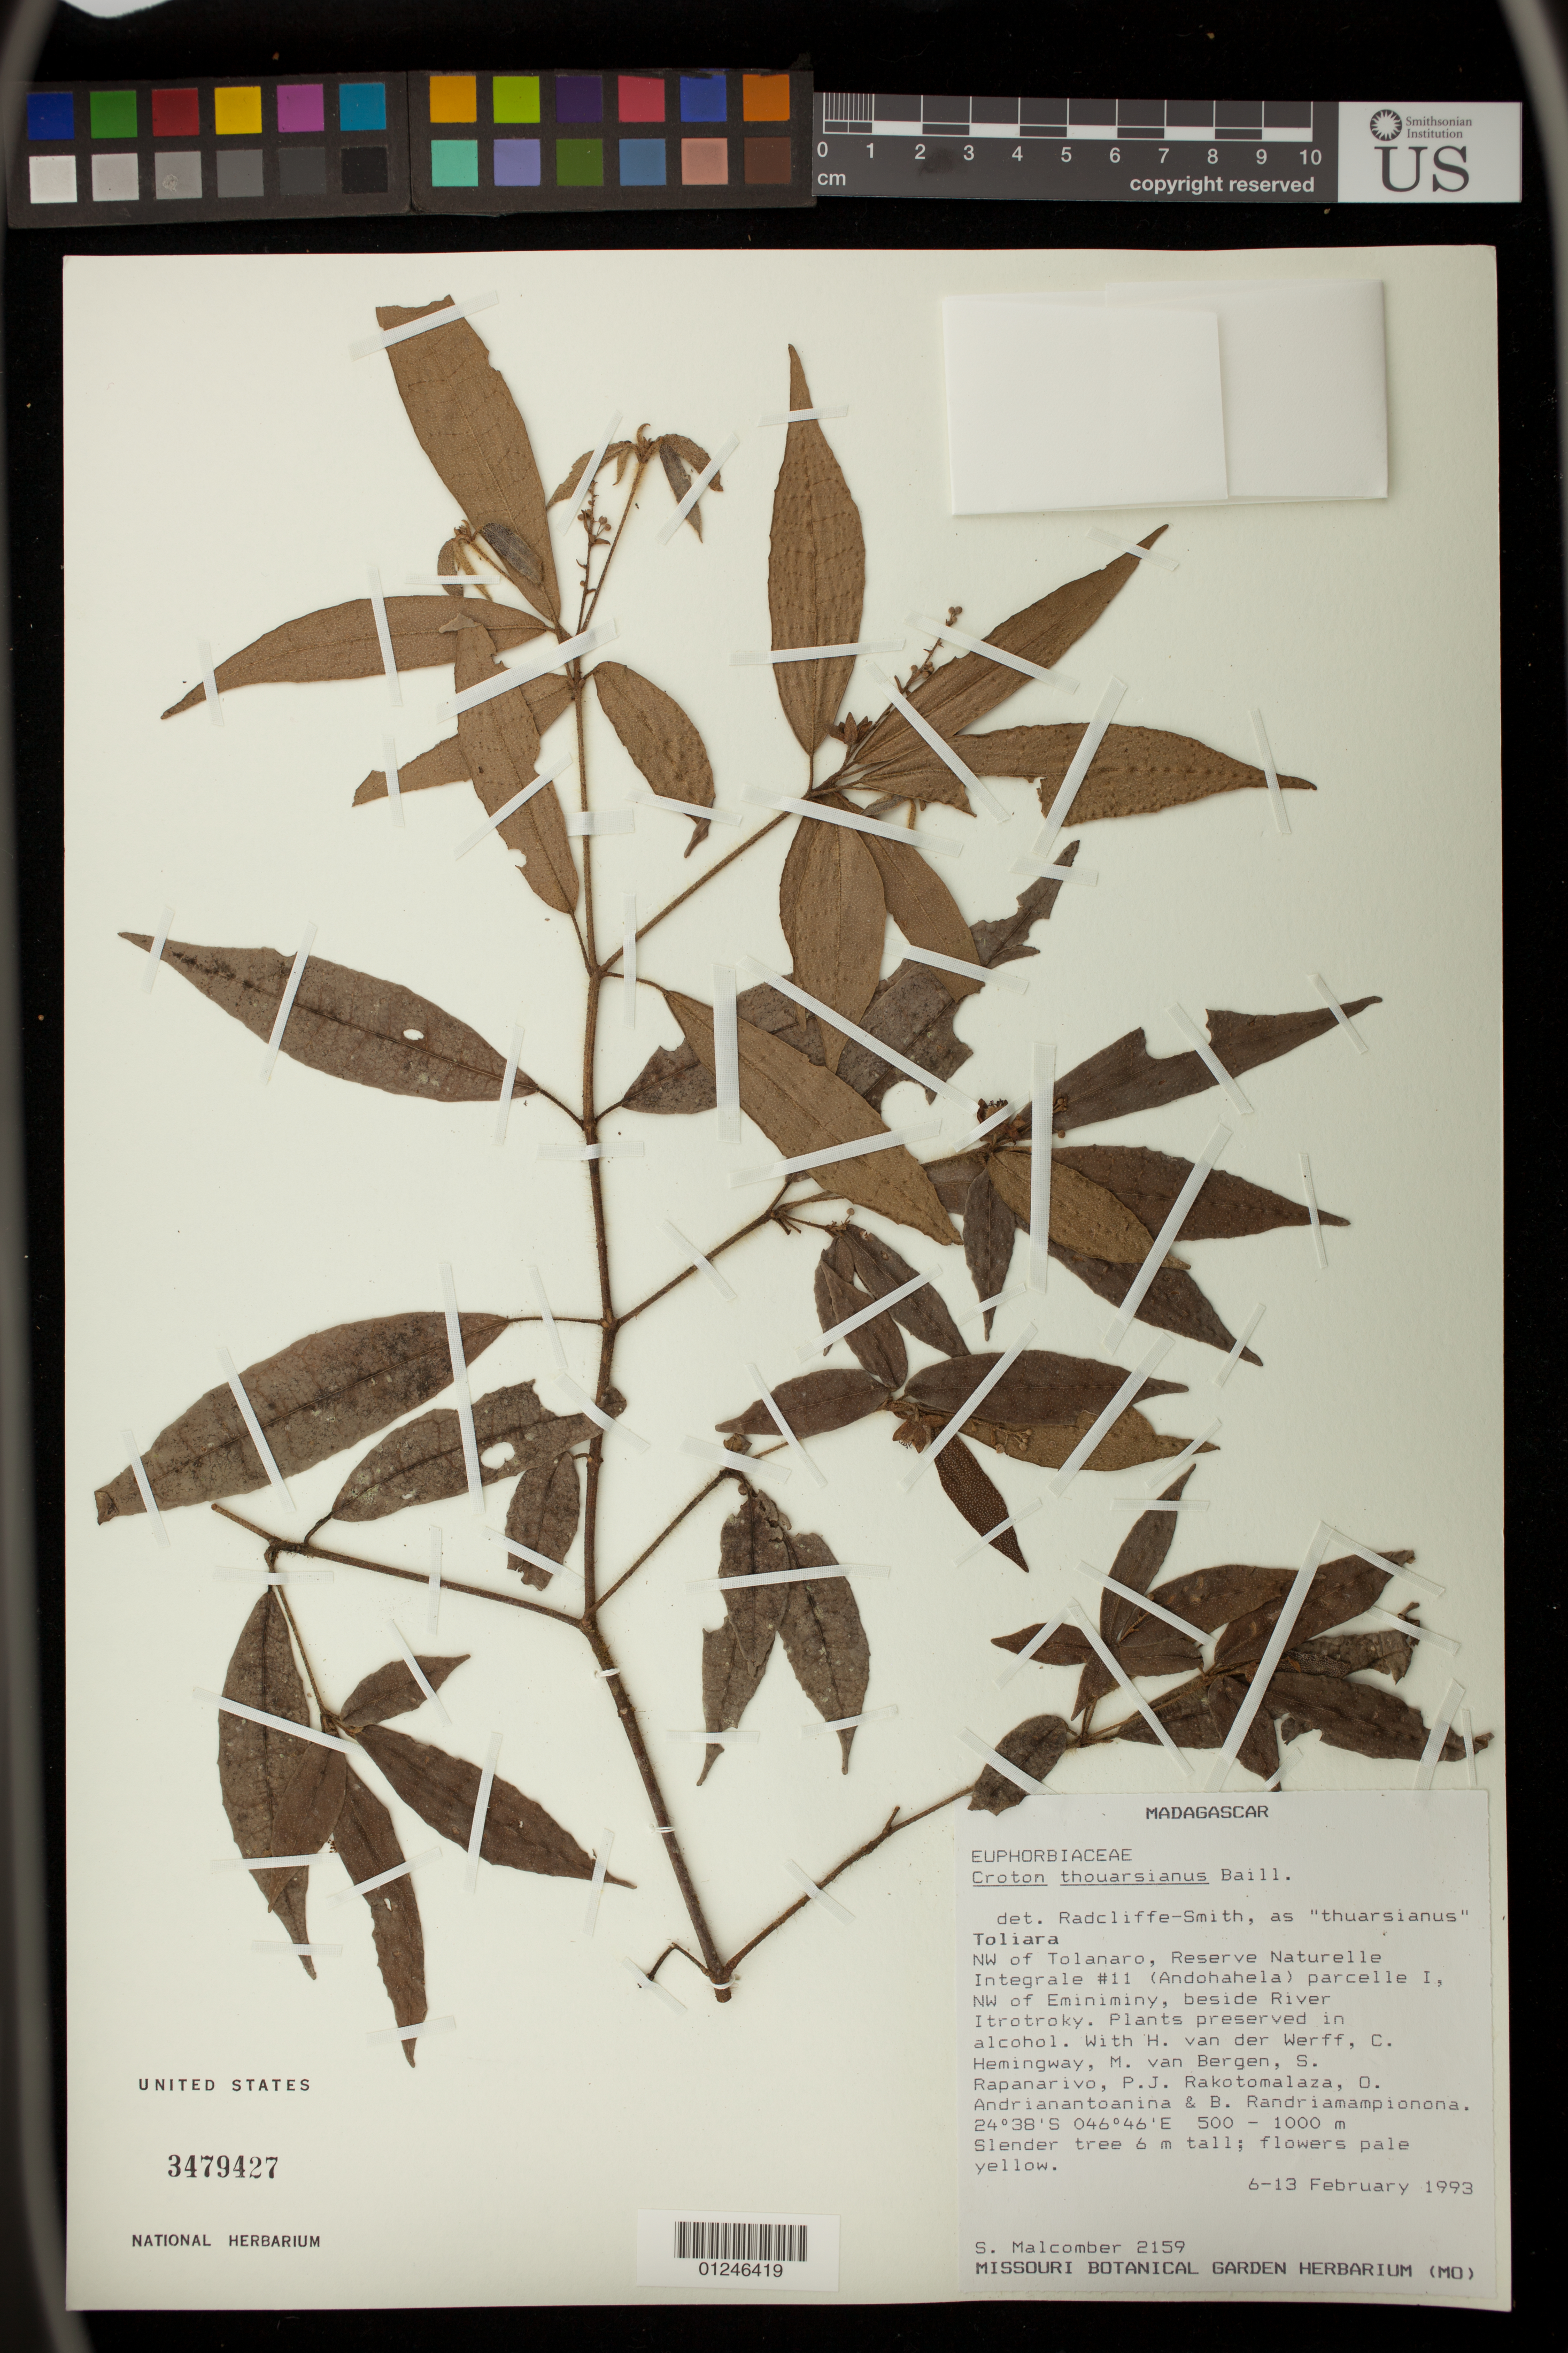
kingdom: Plantae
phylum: Tracheophyta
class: Magnoliopsida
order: Malpighiales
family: Euphorbiaceae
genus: Croton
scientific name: Croton thouarsianus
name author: Baill.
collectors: S. T. Malcomber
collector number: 2159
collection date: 1993-02-06/1993-02-13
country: Madagascar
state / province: Atsimo-Andrefana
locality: Toliara. NW of Tolanaro, Reserve Naturelle Integrale #11 (Andohahela) parcelle I, NW of Eminiminy, beside River Itrotorky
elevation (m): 500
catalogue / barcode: US 3479427